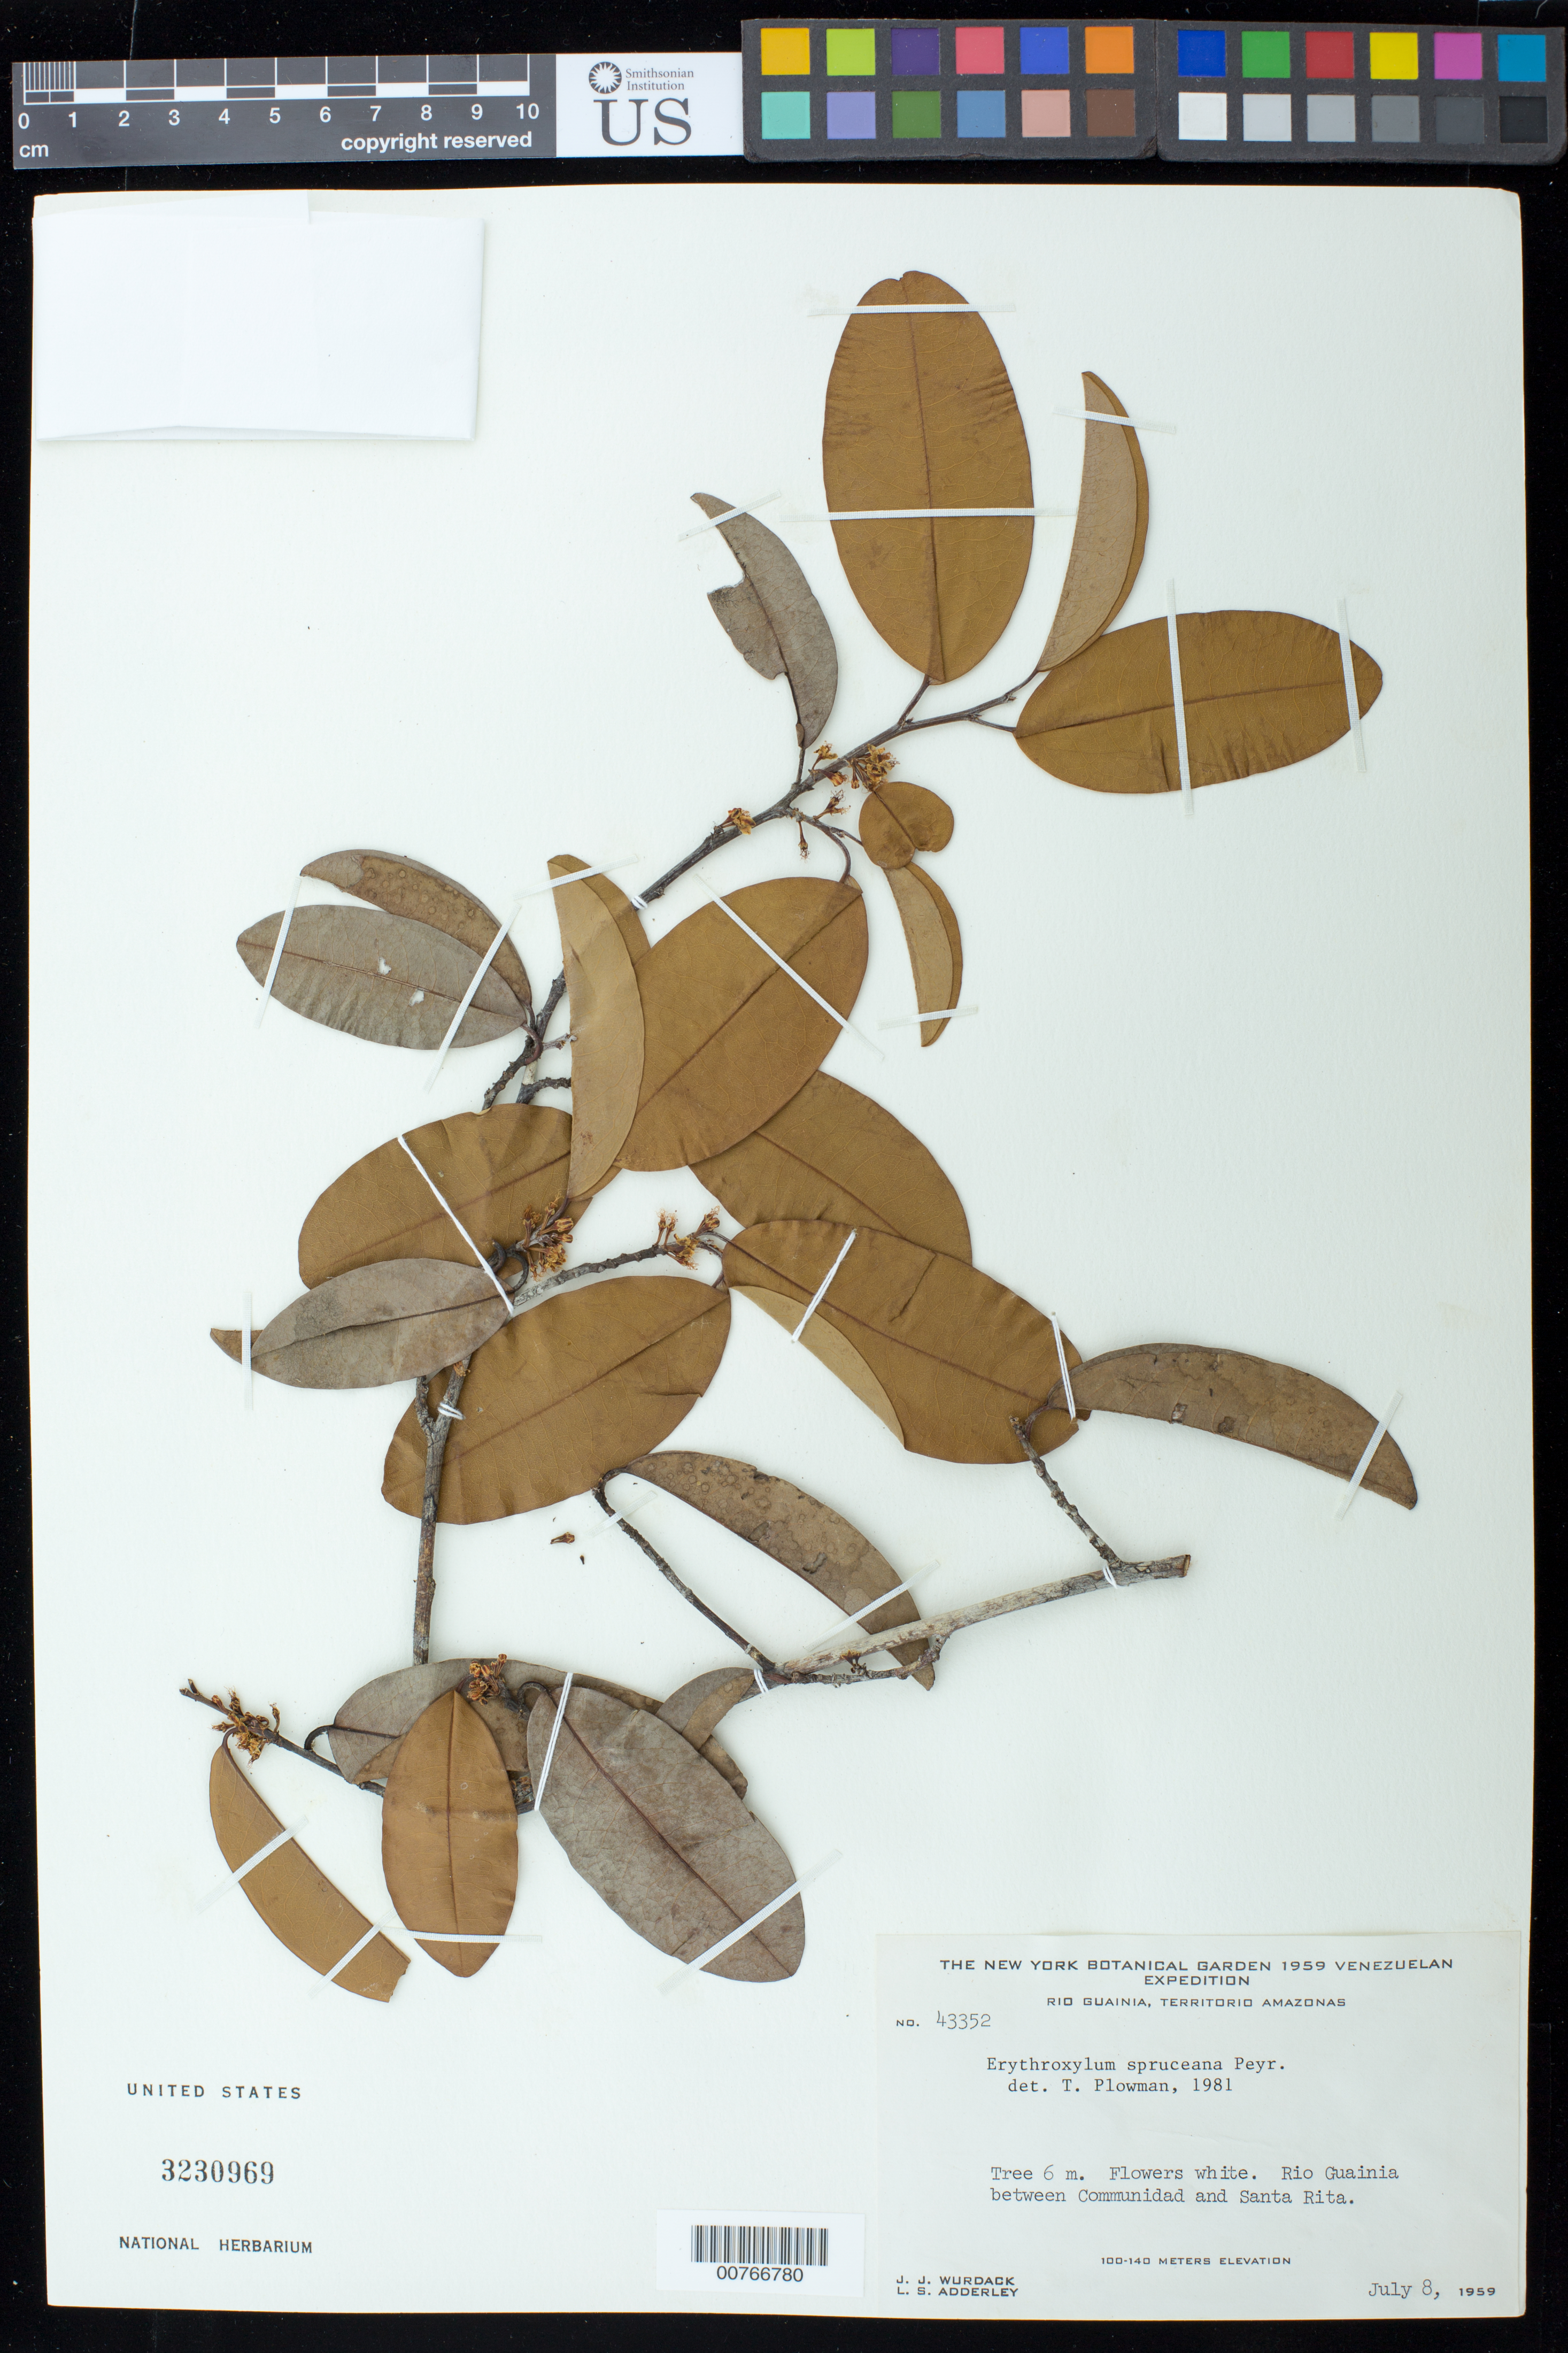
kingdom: Plantae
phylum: Tracheophyta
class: Magnoliopsida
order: Malpighiales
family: Erythroxylaceae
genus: Erythroxylum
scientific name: Erythroxylum spruceanum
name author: Peyr.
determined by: Plowman, Timothy C.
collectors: J. J. Wurdack & L. S. Adderley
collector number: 43352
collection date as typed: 8-Jul-59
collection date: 1959-07-08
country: Venezuela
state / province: Amazonas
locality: Río Guainia, between Communidad and Santa Rita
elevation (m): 100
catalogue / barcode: US 3230969